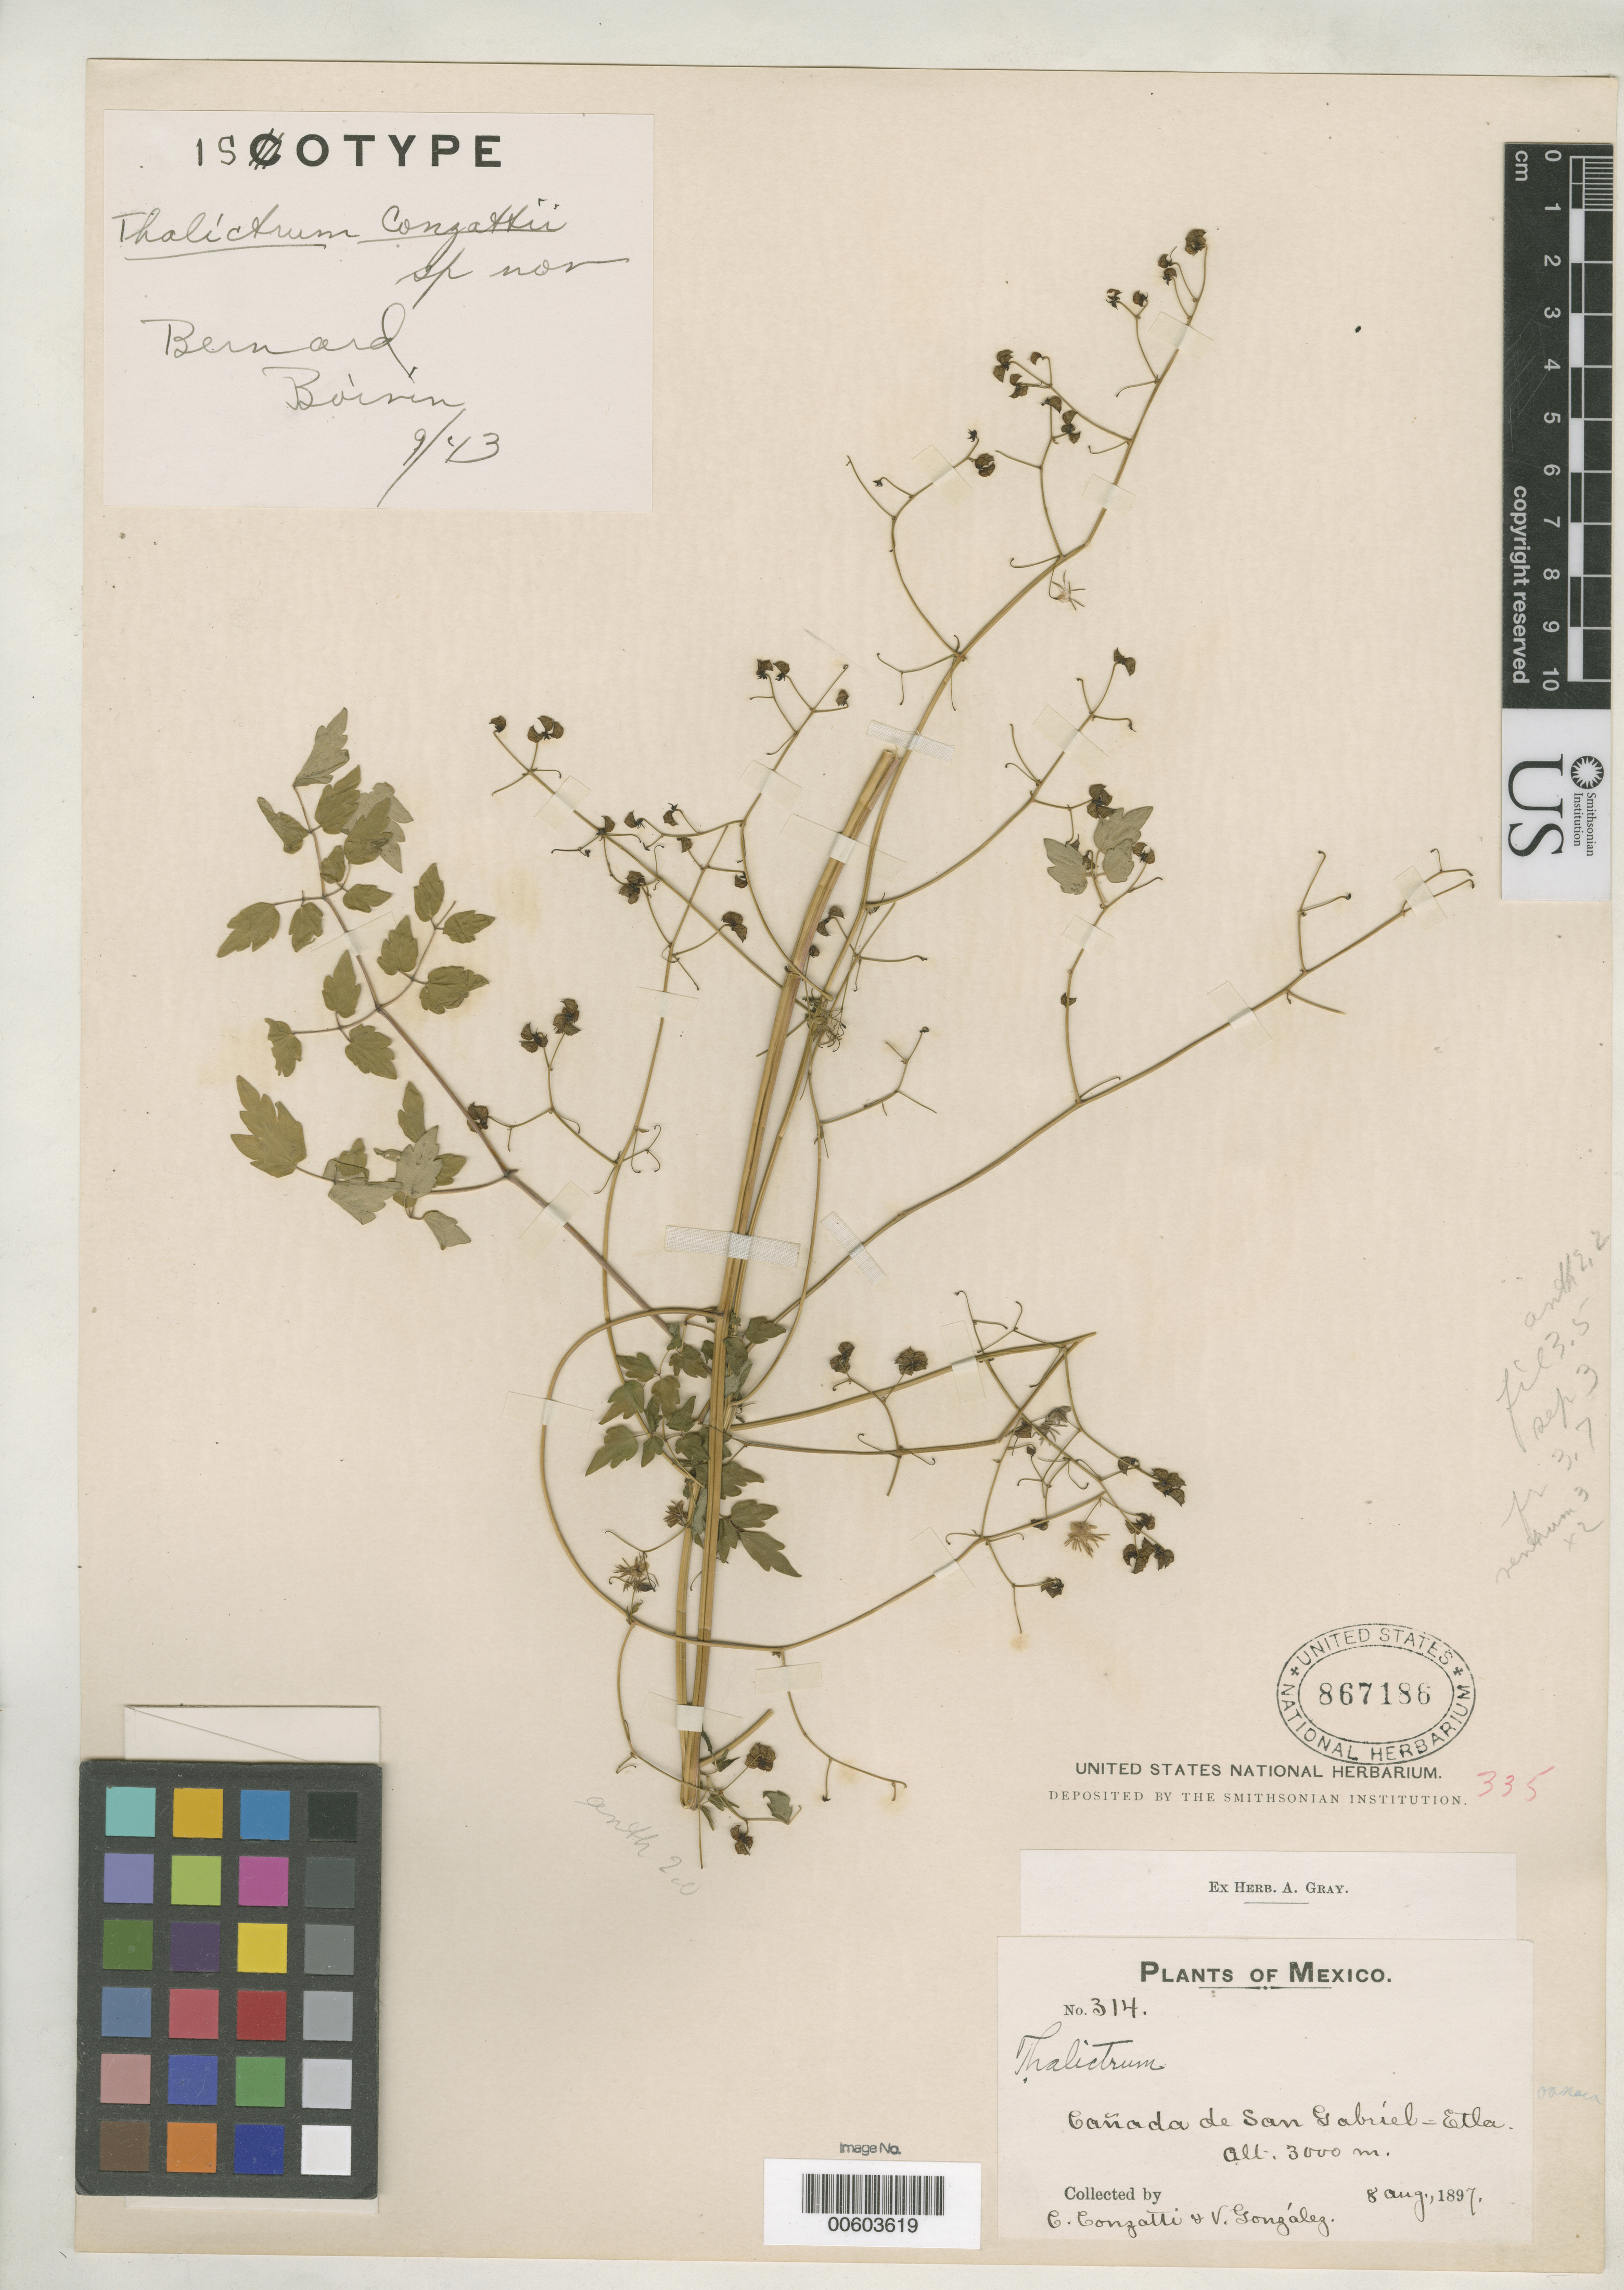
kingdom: Plantae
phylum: Tracheophyta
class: Magnoliopsida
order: Ranunculales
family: Ranunculaceae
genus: Thalictrum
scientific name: Thalictrum conzattii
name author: B. Boivin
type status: Isotype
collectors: C. Conzatti & V. Gonzalez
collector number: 314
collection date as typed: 08 Aug 1897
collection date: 1897-08-08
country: Mexico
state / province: Oaxaca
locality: Etla, Canada de San Gabriel.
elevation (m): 3000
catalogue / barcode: US 867186